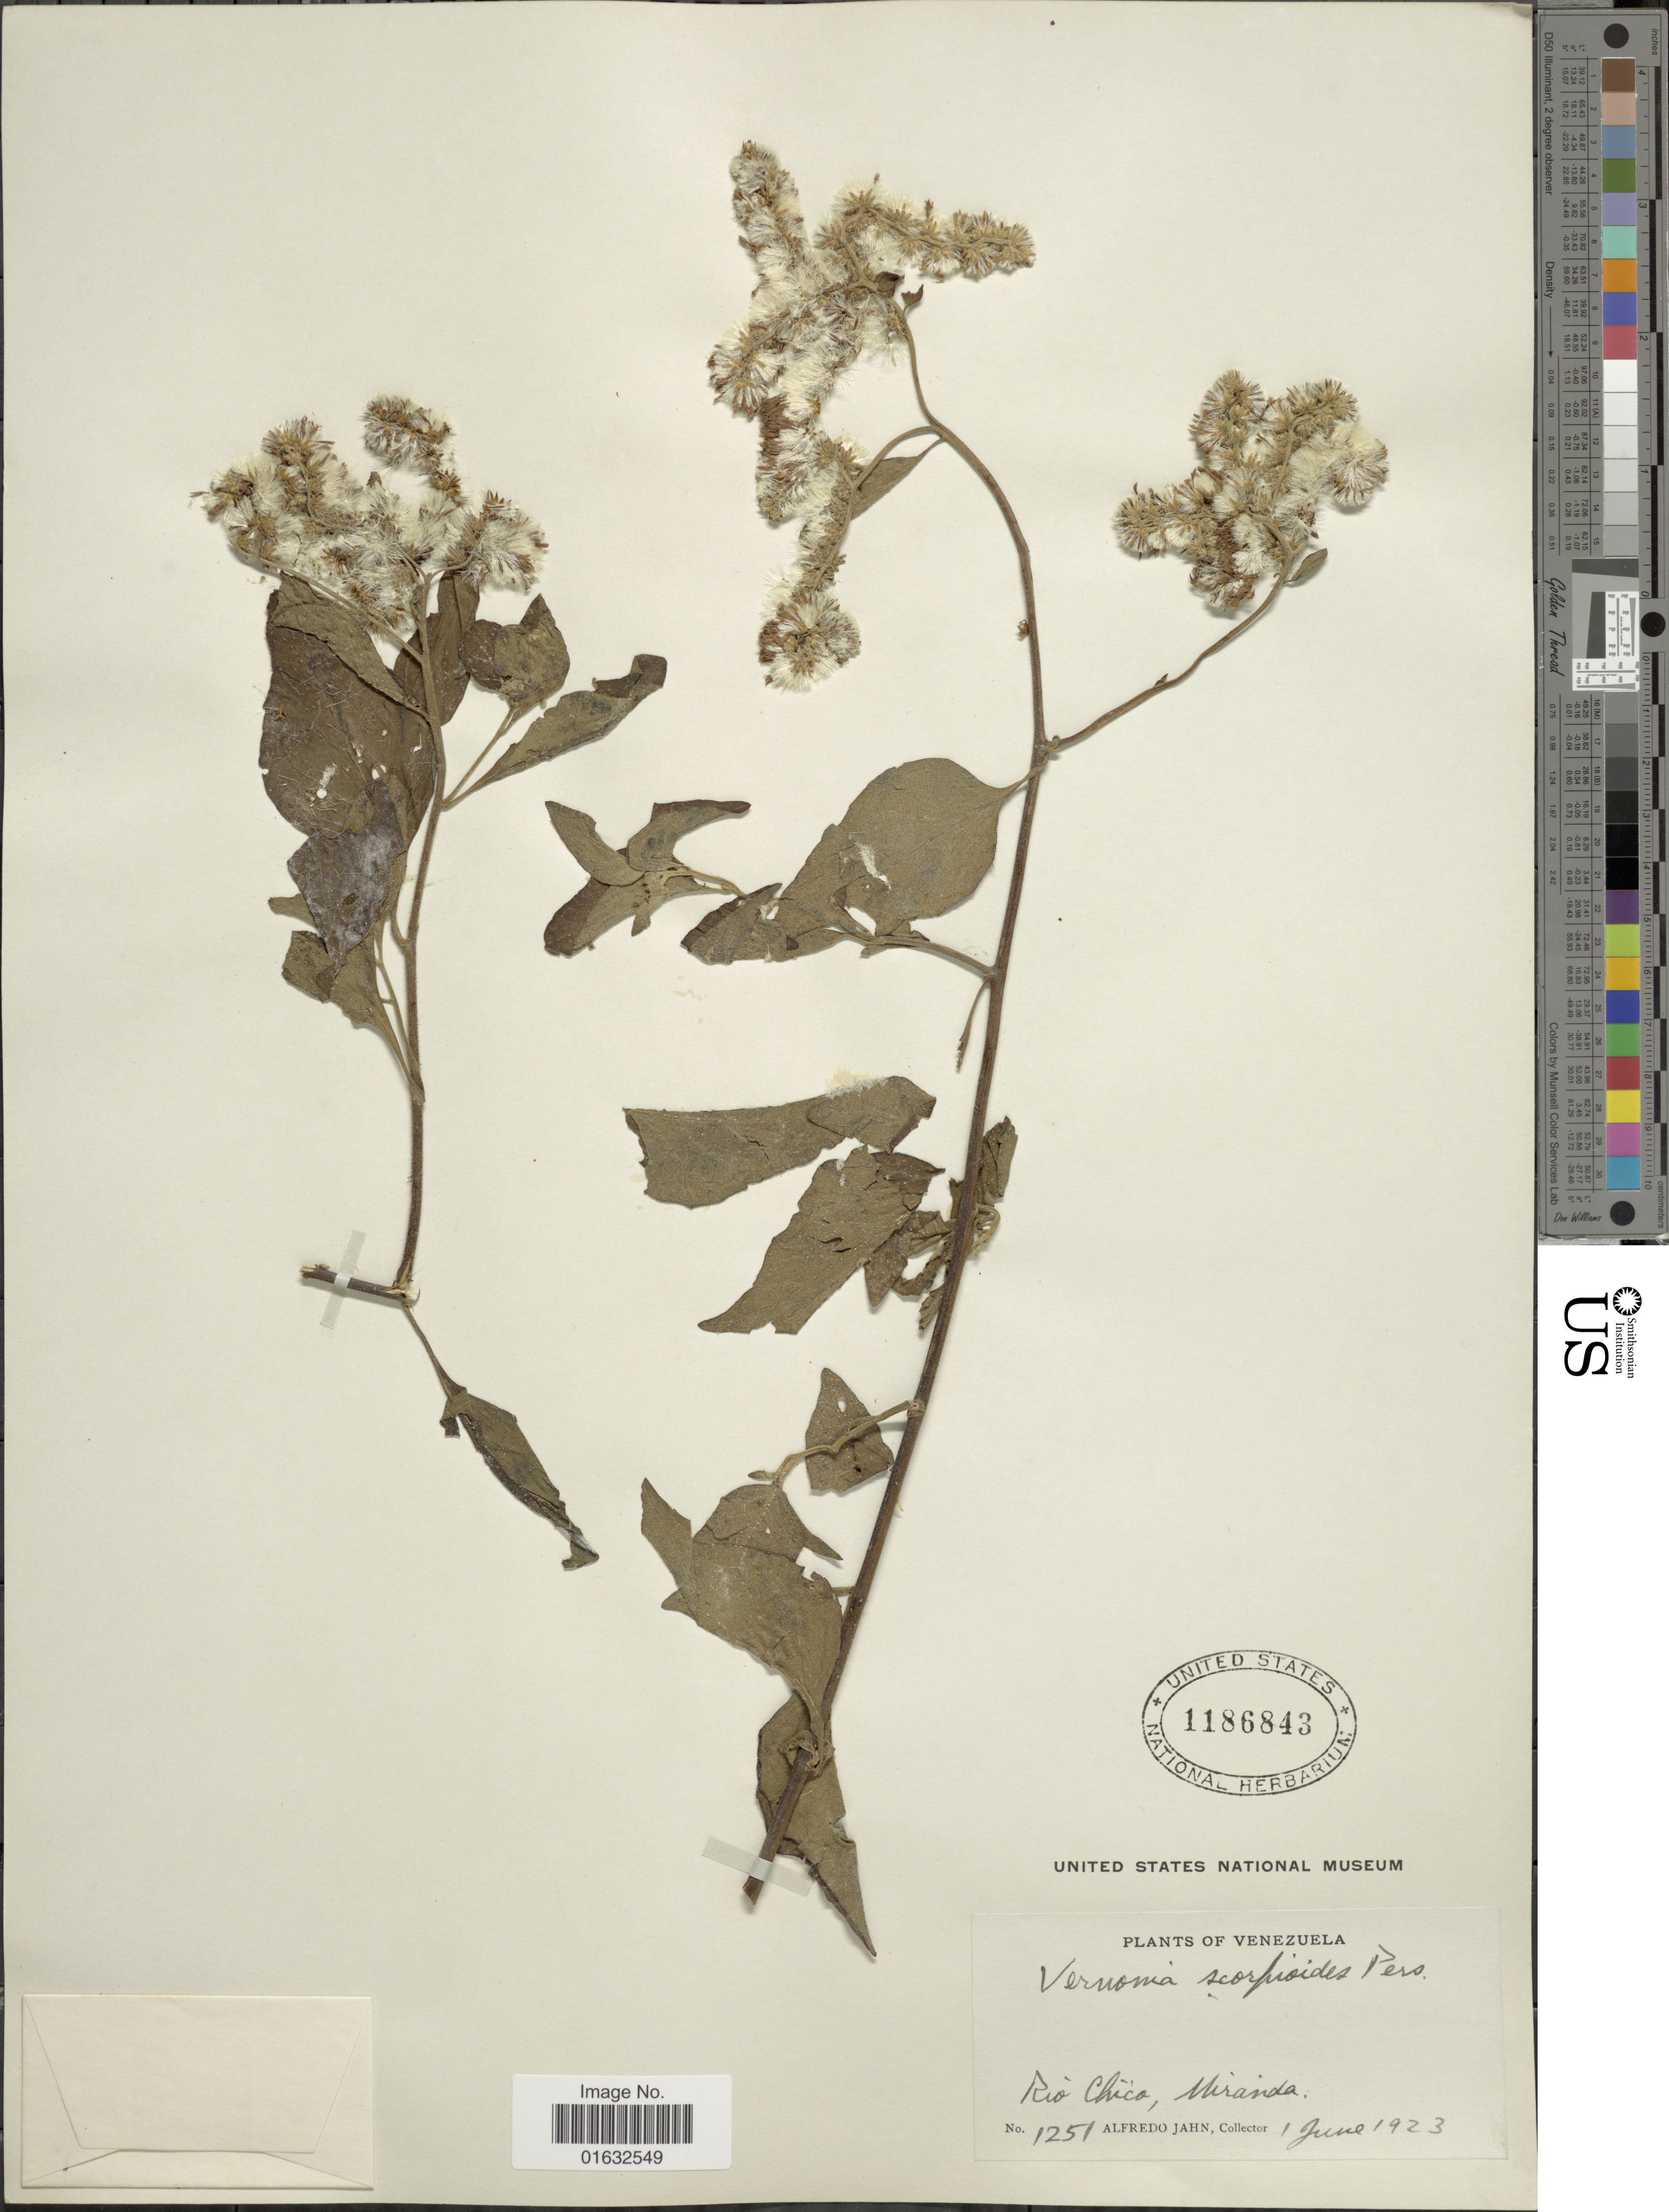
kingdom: Plantae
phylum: Tracheophyta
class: Magnoliopsida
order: Asterales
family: Asteraceae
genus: Cyrtocymura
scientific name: Cyrtocymura scorpioides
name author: (Lam.) H. Rob.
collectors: A. Jahn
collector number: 1251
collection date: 1923-06-01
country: Venezuela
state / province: Miranda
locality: Rio Chico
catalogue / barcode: US 1186843